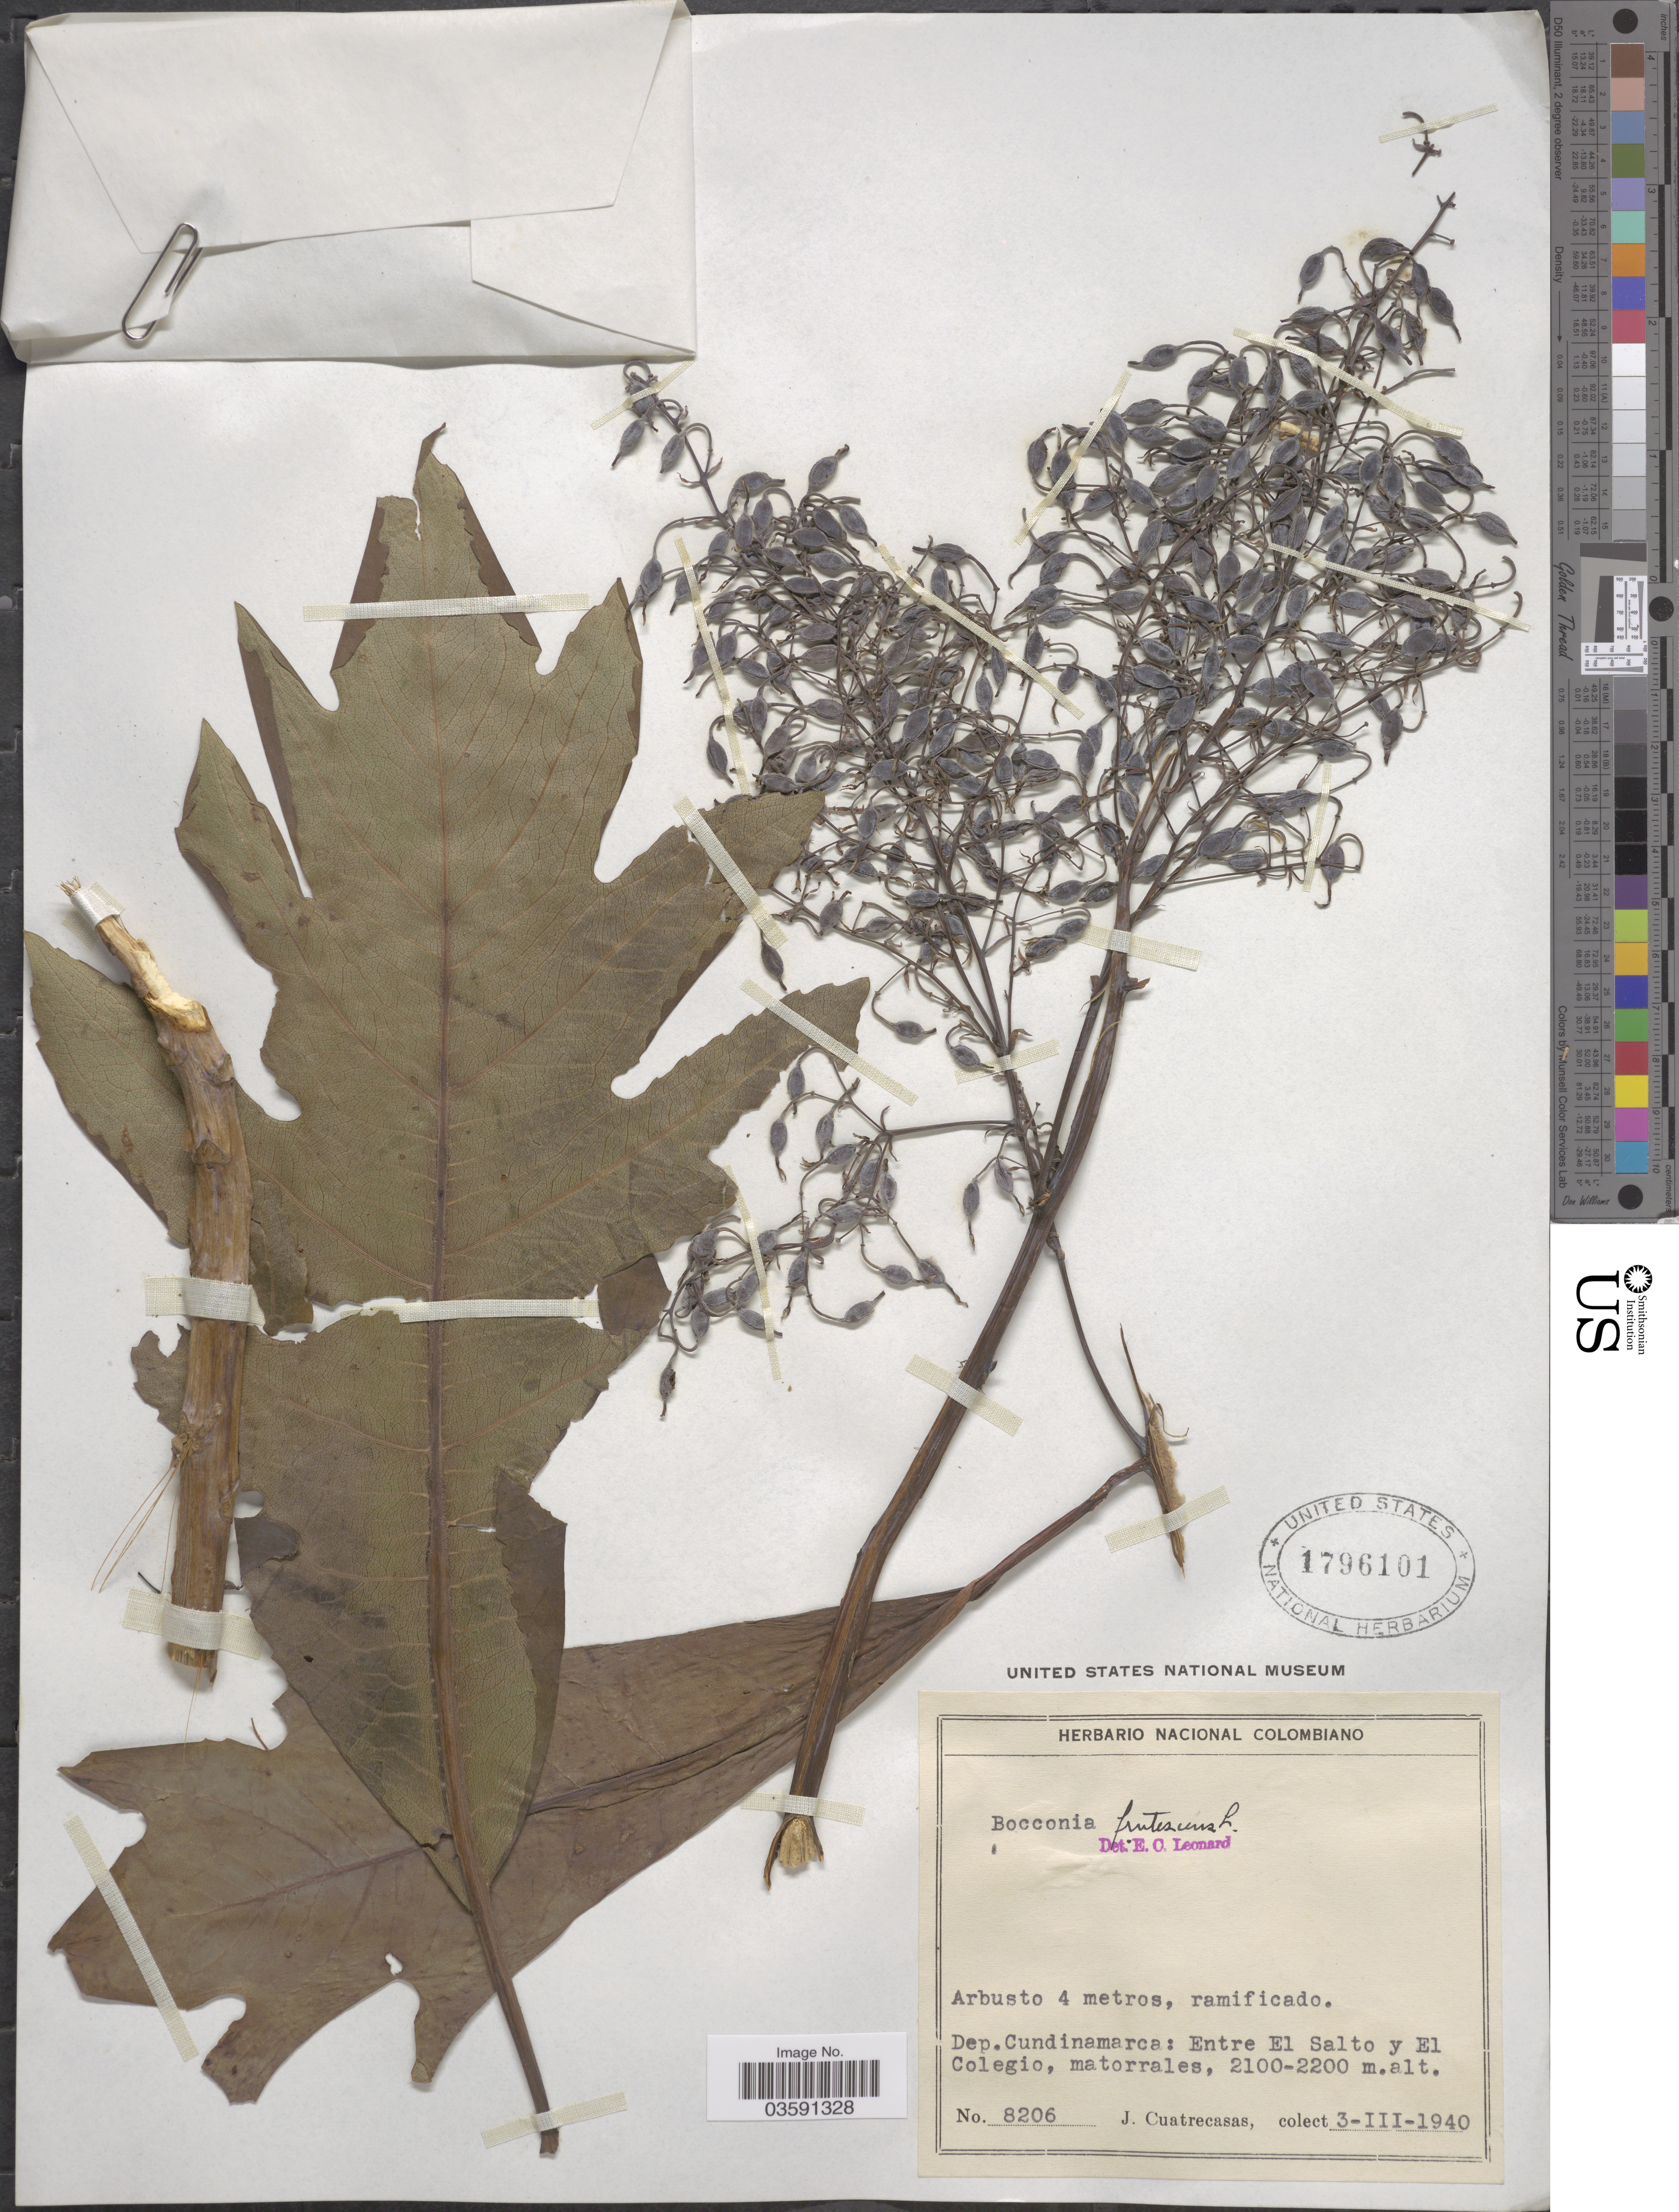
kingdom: Plantae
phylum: Tracheophyta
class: Magnoliopsida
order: Ranunculales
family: Papaveraceae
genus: Bocconia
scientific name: Bocconia integrifolia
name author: Bonpl.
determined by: Strong, Mark T., (BOT), Smithsonian Institution - National Museum of Natural History (UNITED STATES)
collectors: J. Cuatrecasas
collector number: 8206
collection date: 1940-03-03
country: Colombia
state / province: Cundinamarca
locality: Dep. Cundinamarca: Entre El Salto y El Colegio.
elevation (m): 2100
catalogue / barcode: US 1796101